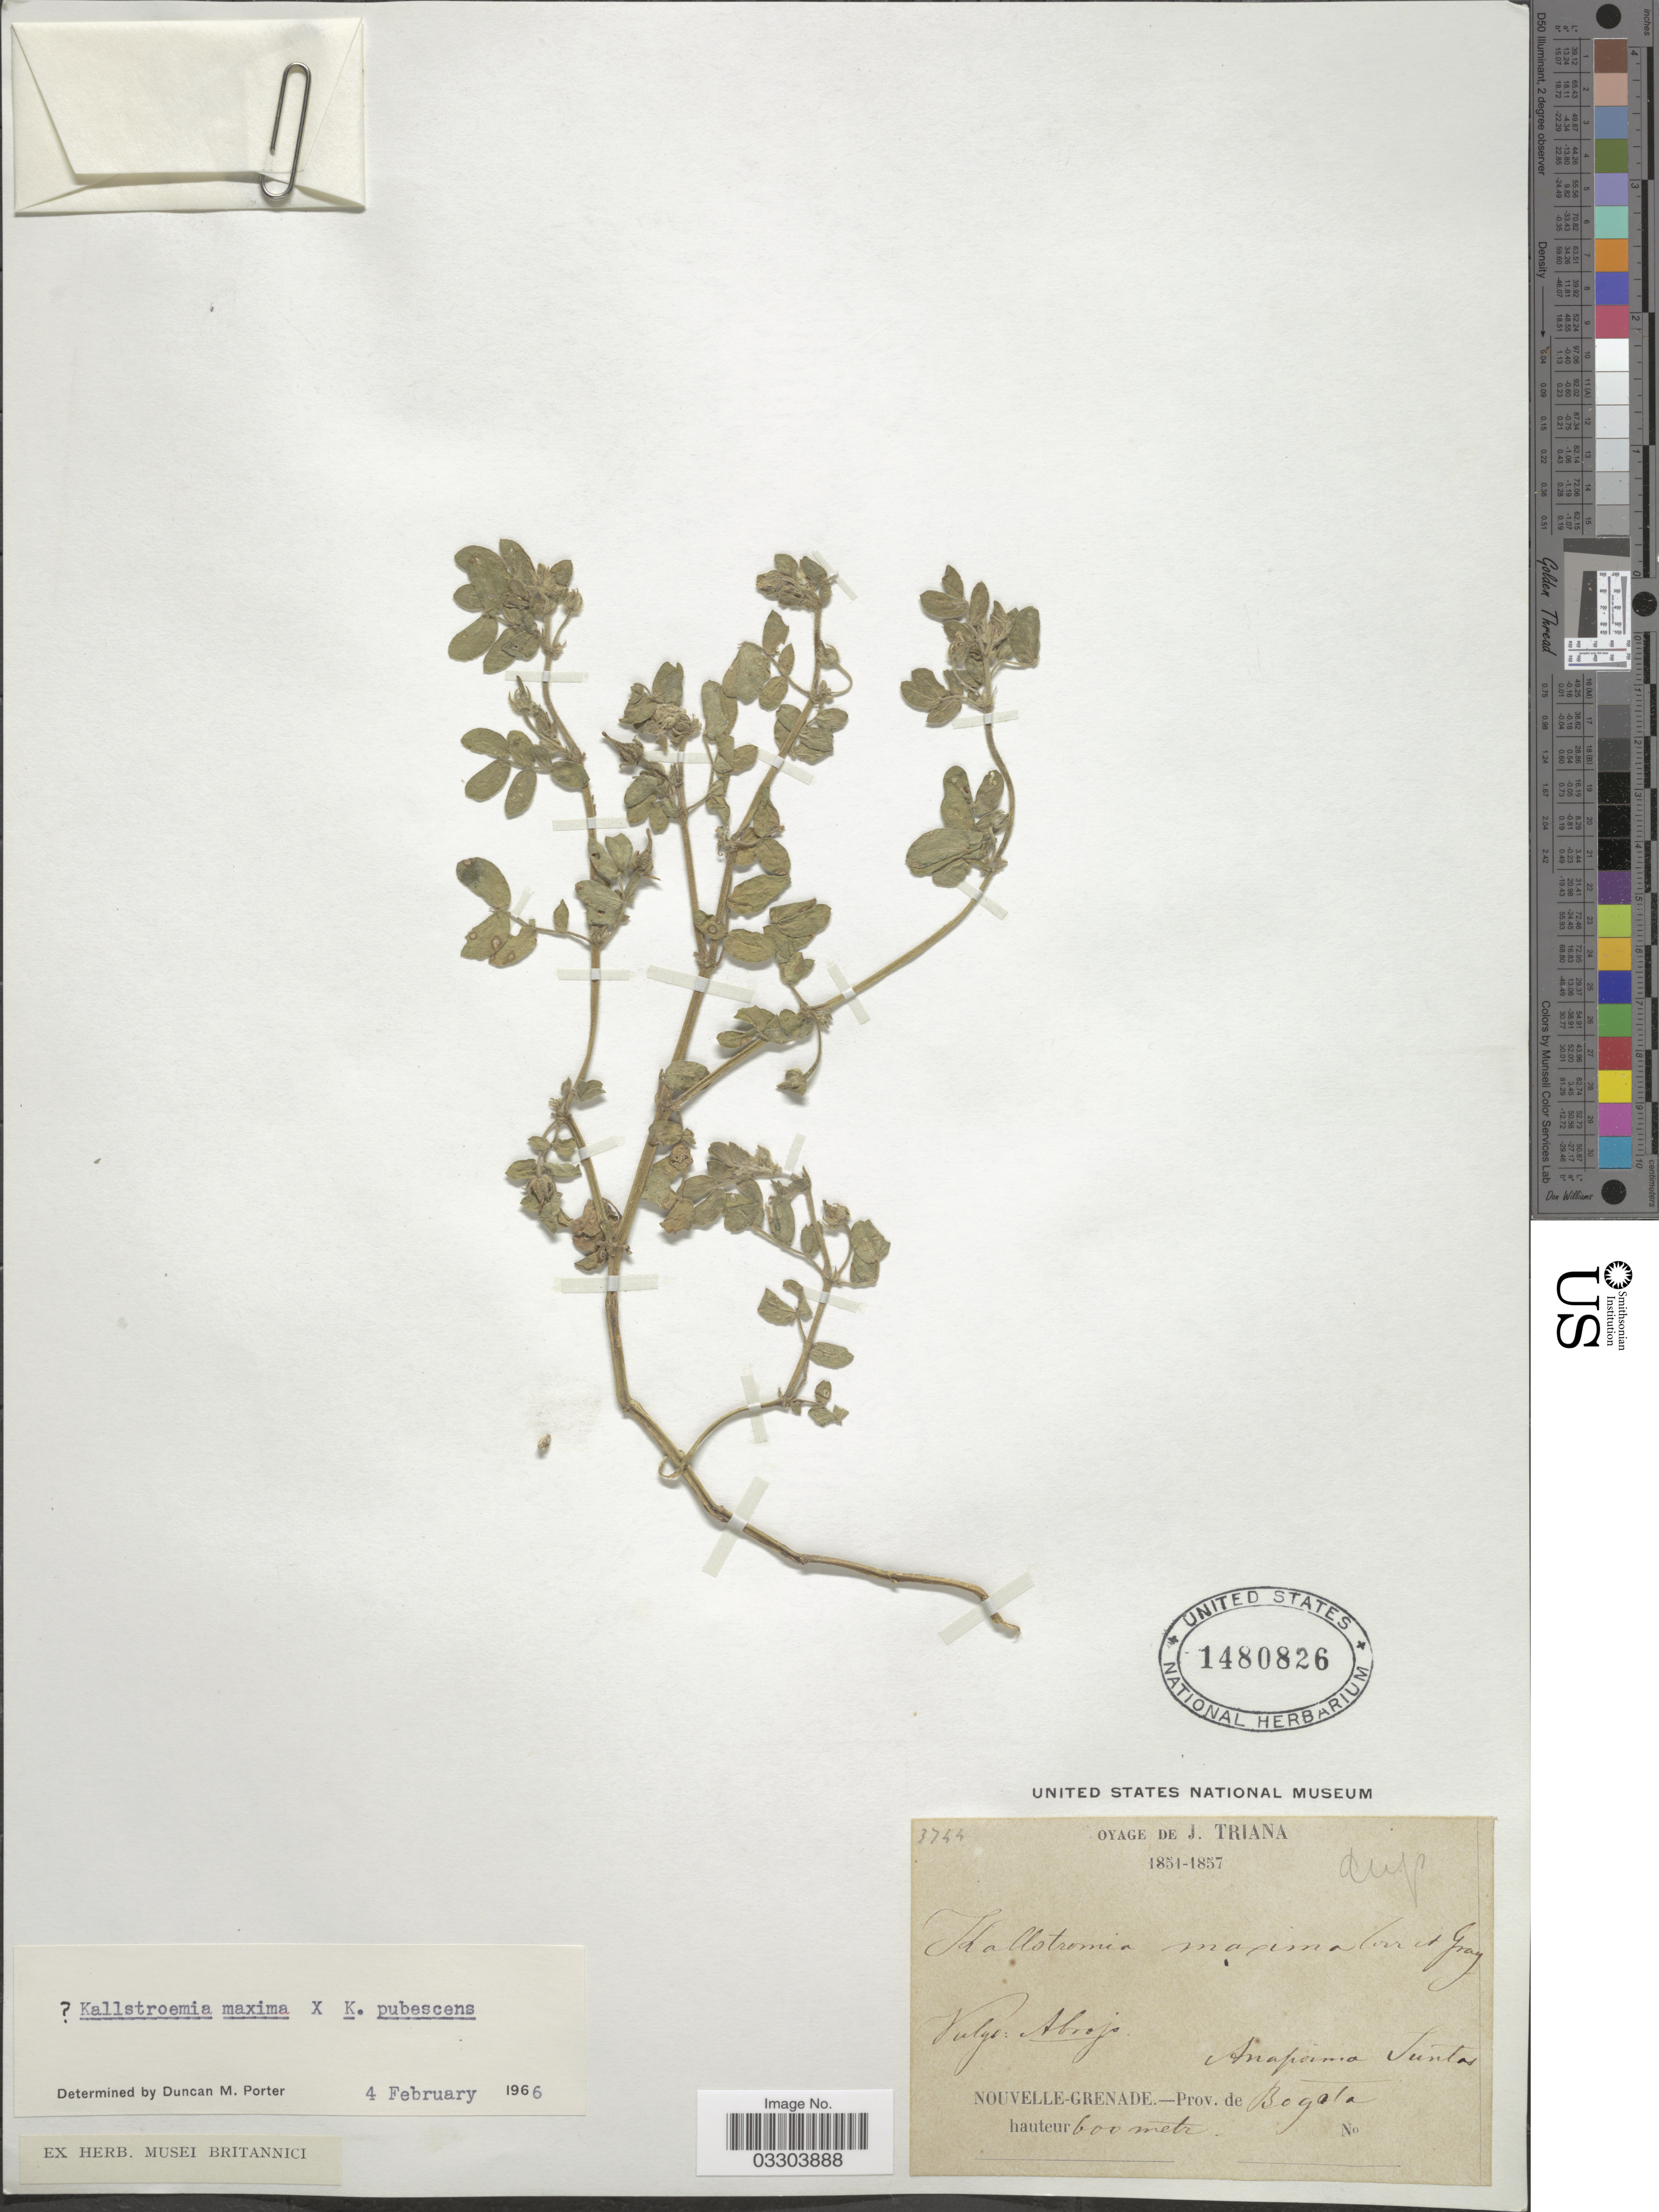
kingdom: Plantae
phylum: Tracheophyta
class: Magnoliopsida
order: Zygophyllales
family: Zygophyllaceae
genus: Kallstroemia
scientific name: Kallstroemia maxima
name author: (L.) Hook. & Arn.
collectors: J. Triana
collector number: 3744*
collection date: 1851/1857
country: Colombia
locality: Anapoima Santas. [interpreted] Nouvelle-Grenade. - Prov. de Bogota.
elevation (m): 600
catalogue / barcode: US 1480826